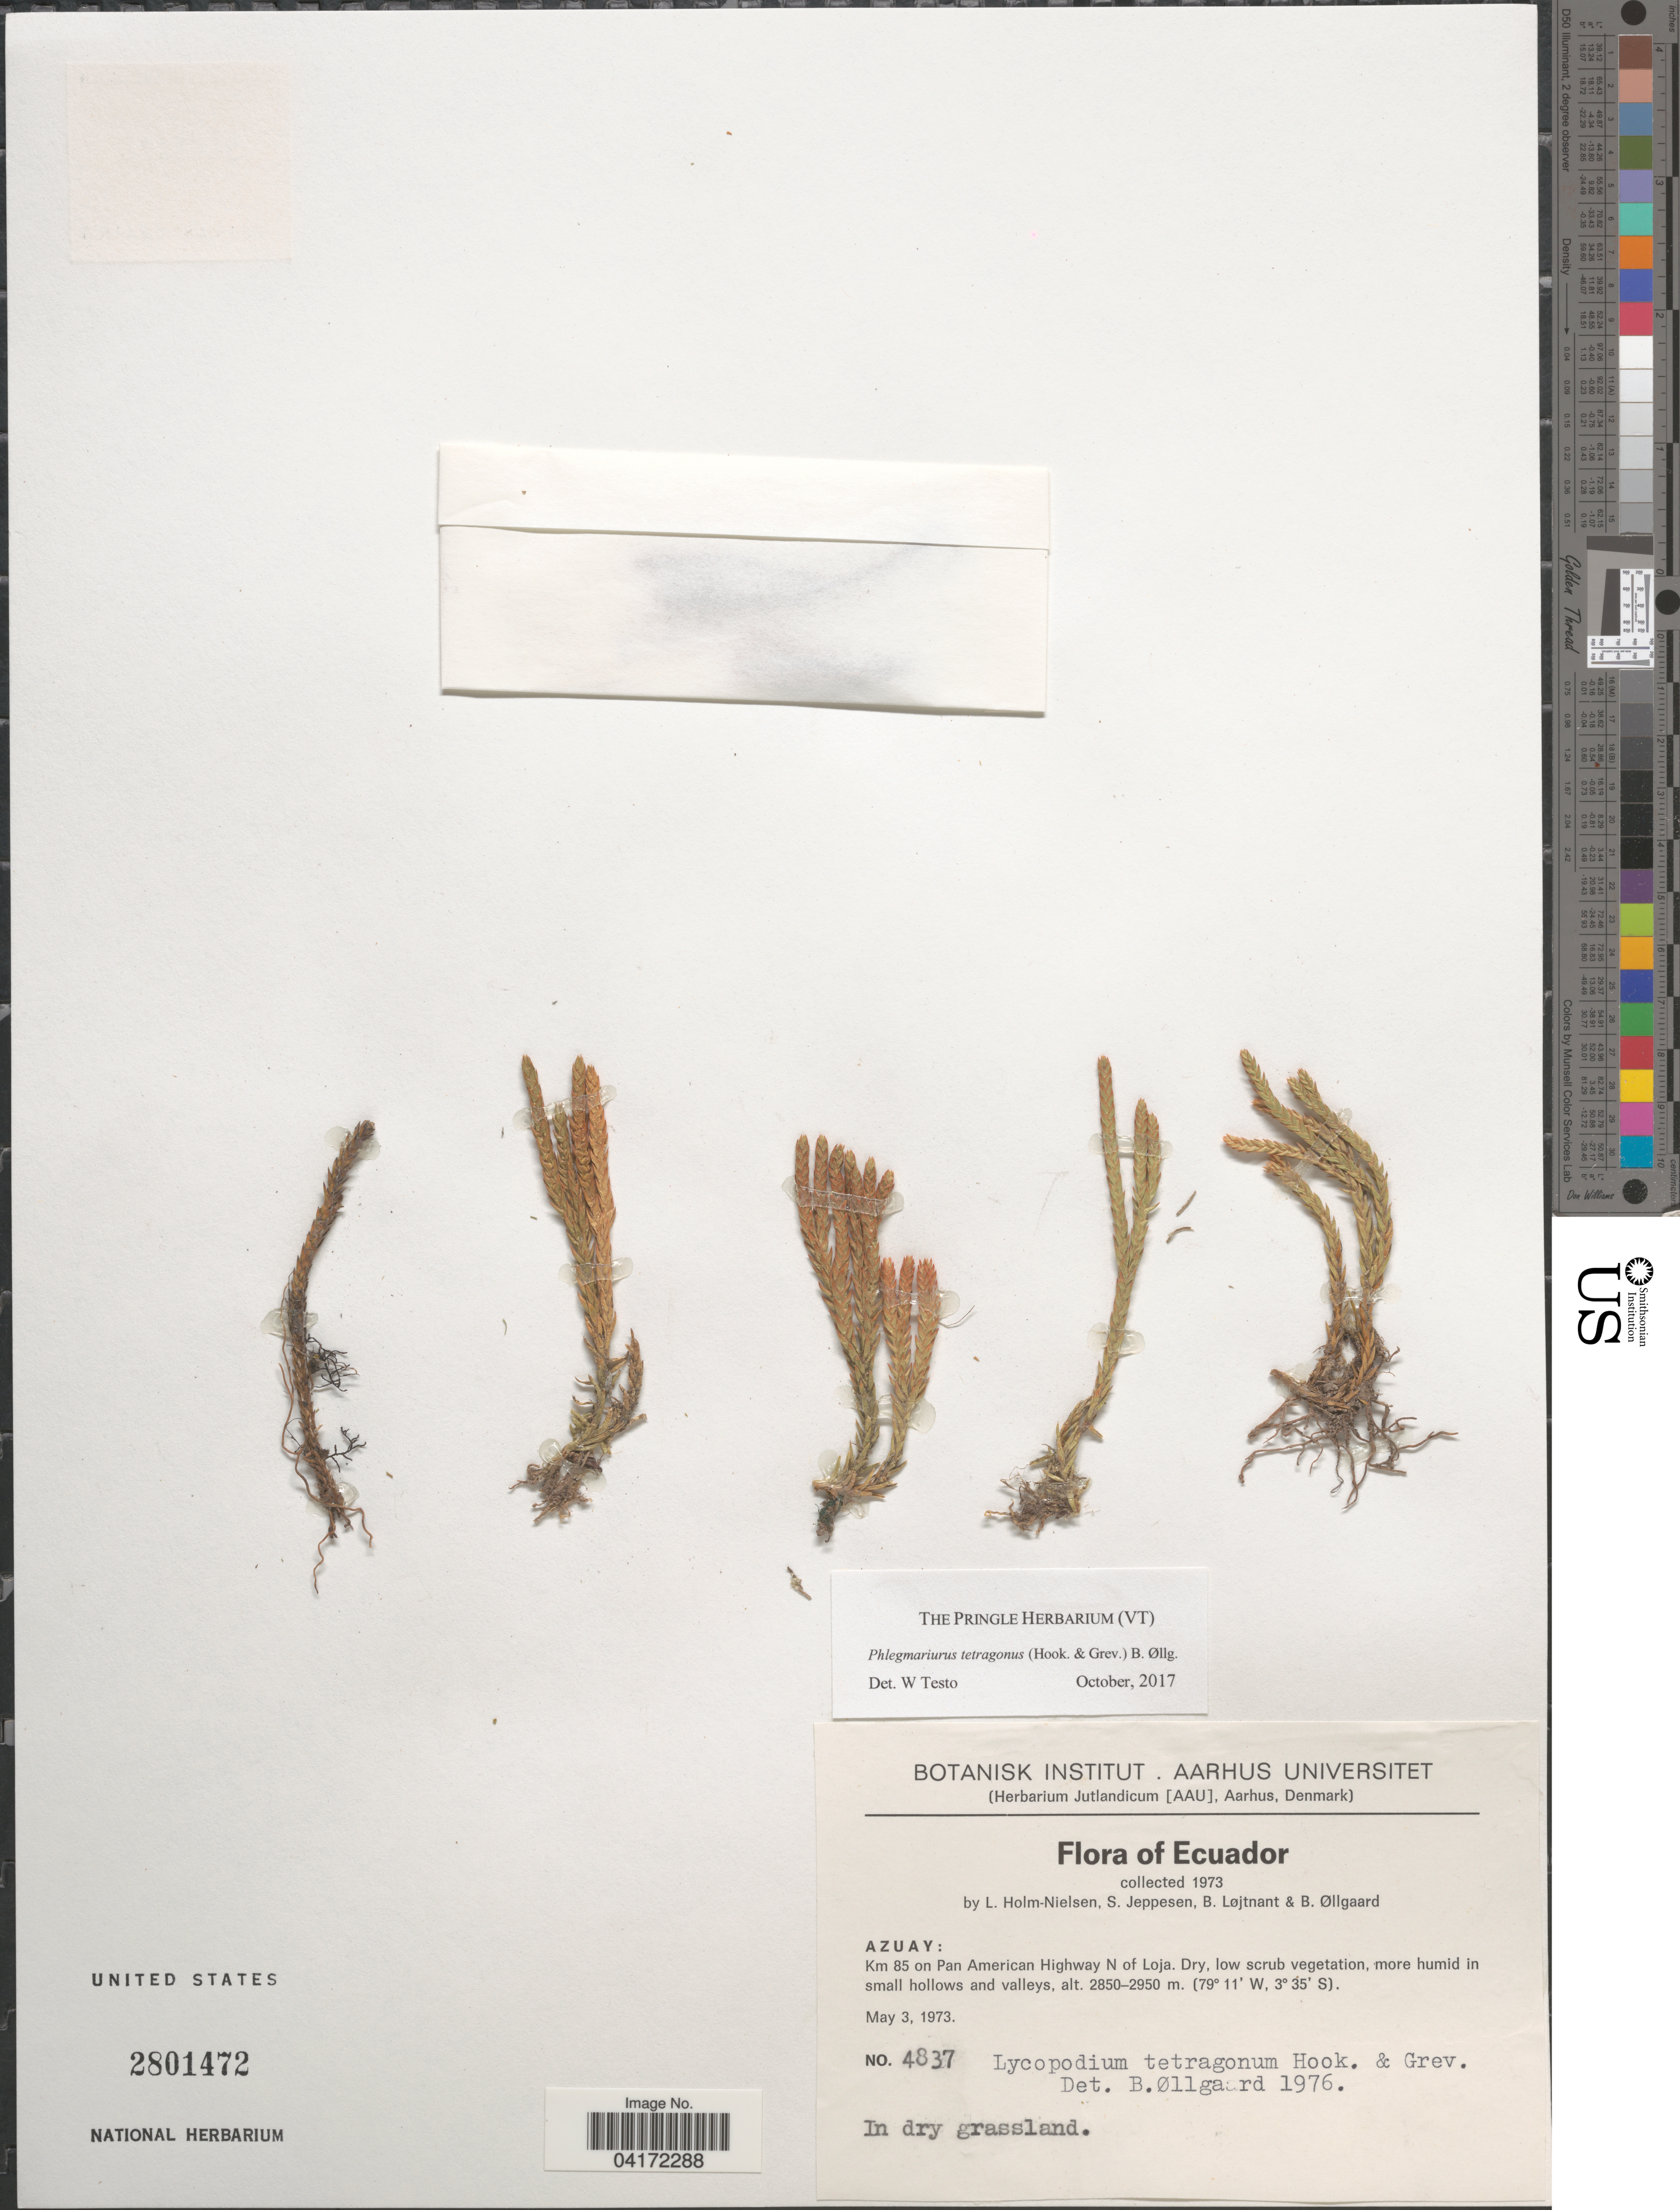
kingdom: Plantae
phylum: Tracheophyta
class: Lycopodiopsida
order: Lycopodiales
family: Lycopodiaceae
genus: Phlegmariurus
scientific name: Phlegmariurus tetragonus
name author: (Hook. & Grev.) B. Øllg.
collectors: L. Holm-Nielsen, S. Jeppesen, B. Löjtnant & B. Øllgaard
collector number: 4837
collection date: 1973-05-03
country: Ecuador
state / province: Azuay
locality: Km 85 on Pan American Highway N of Loja.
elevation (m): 2850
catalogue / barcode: US 2801472